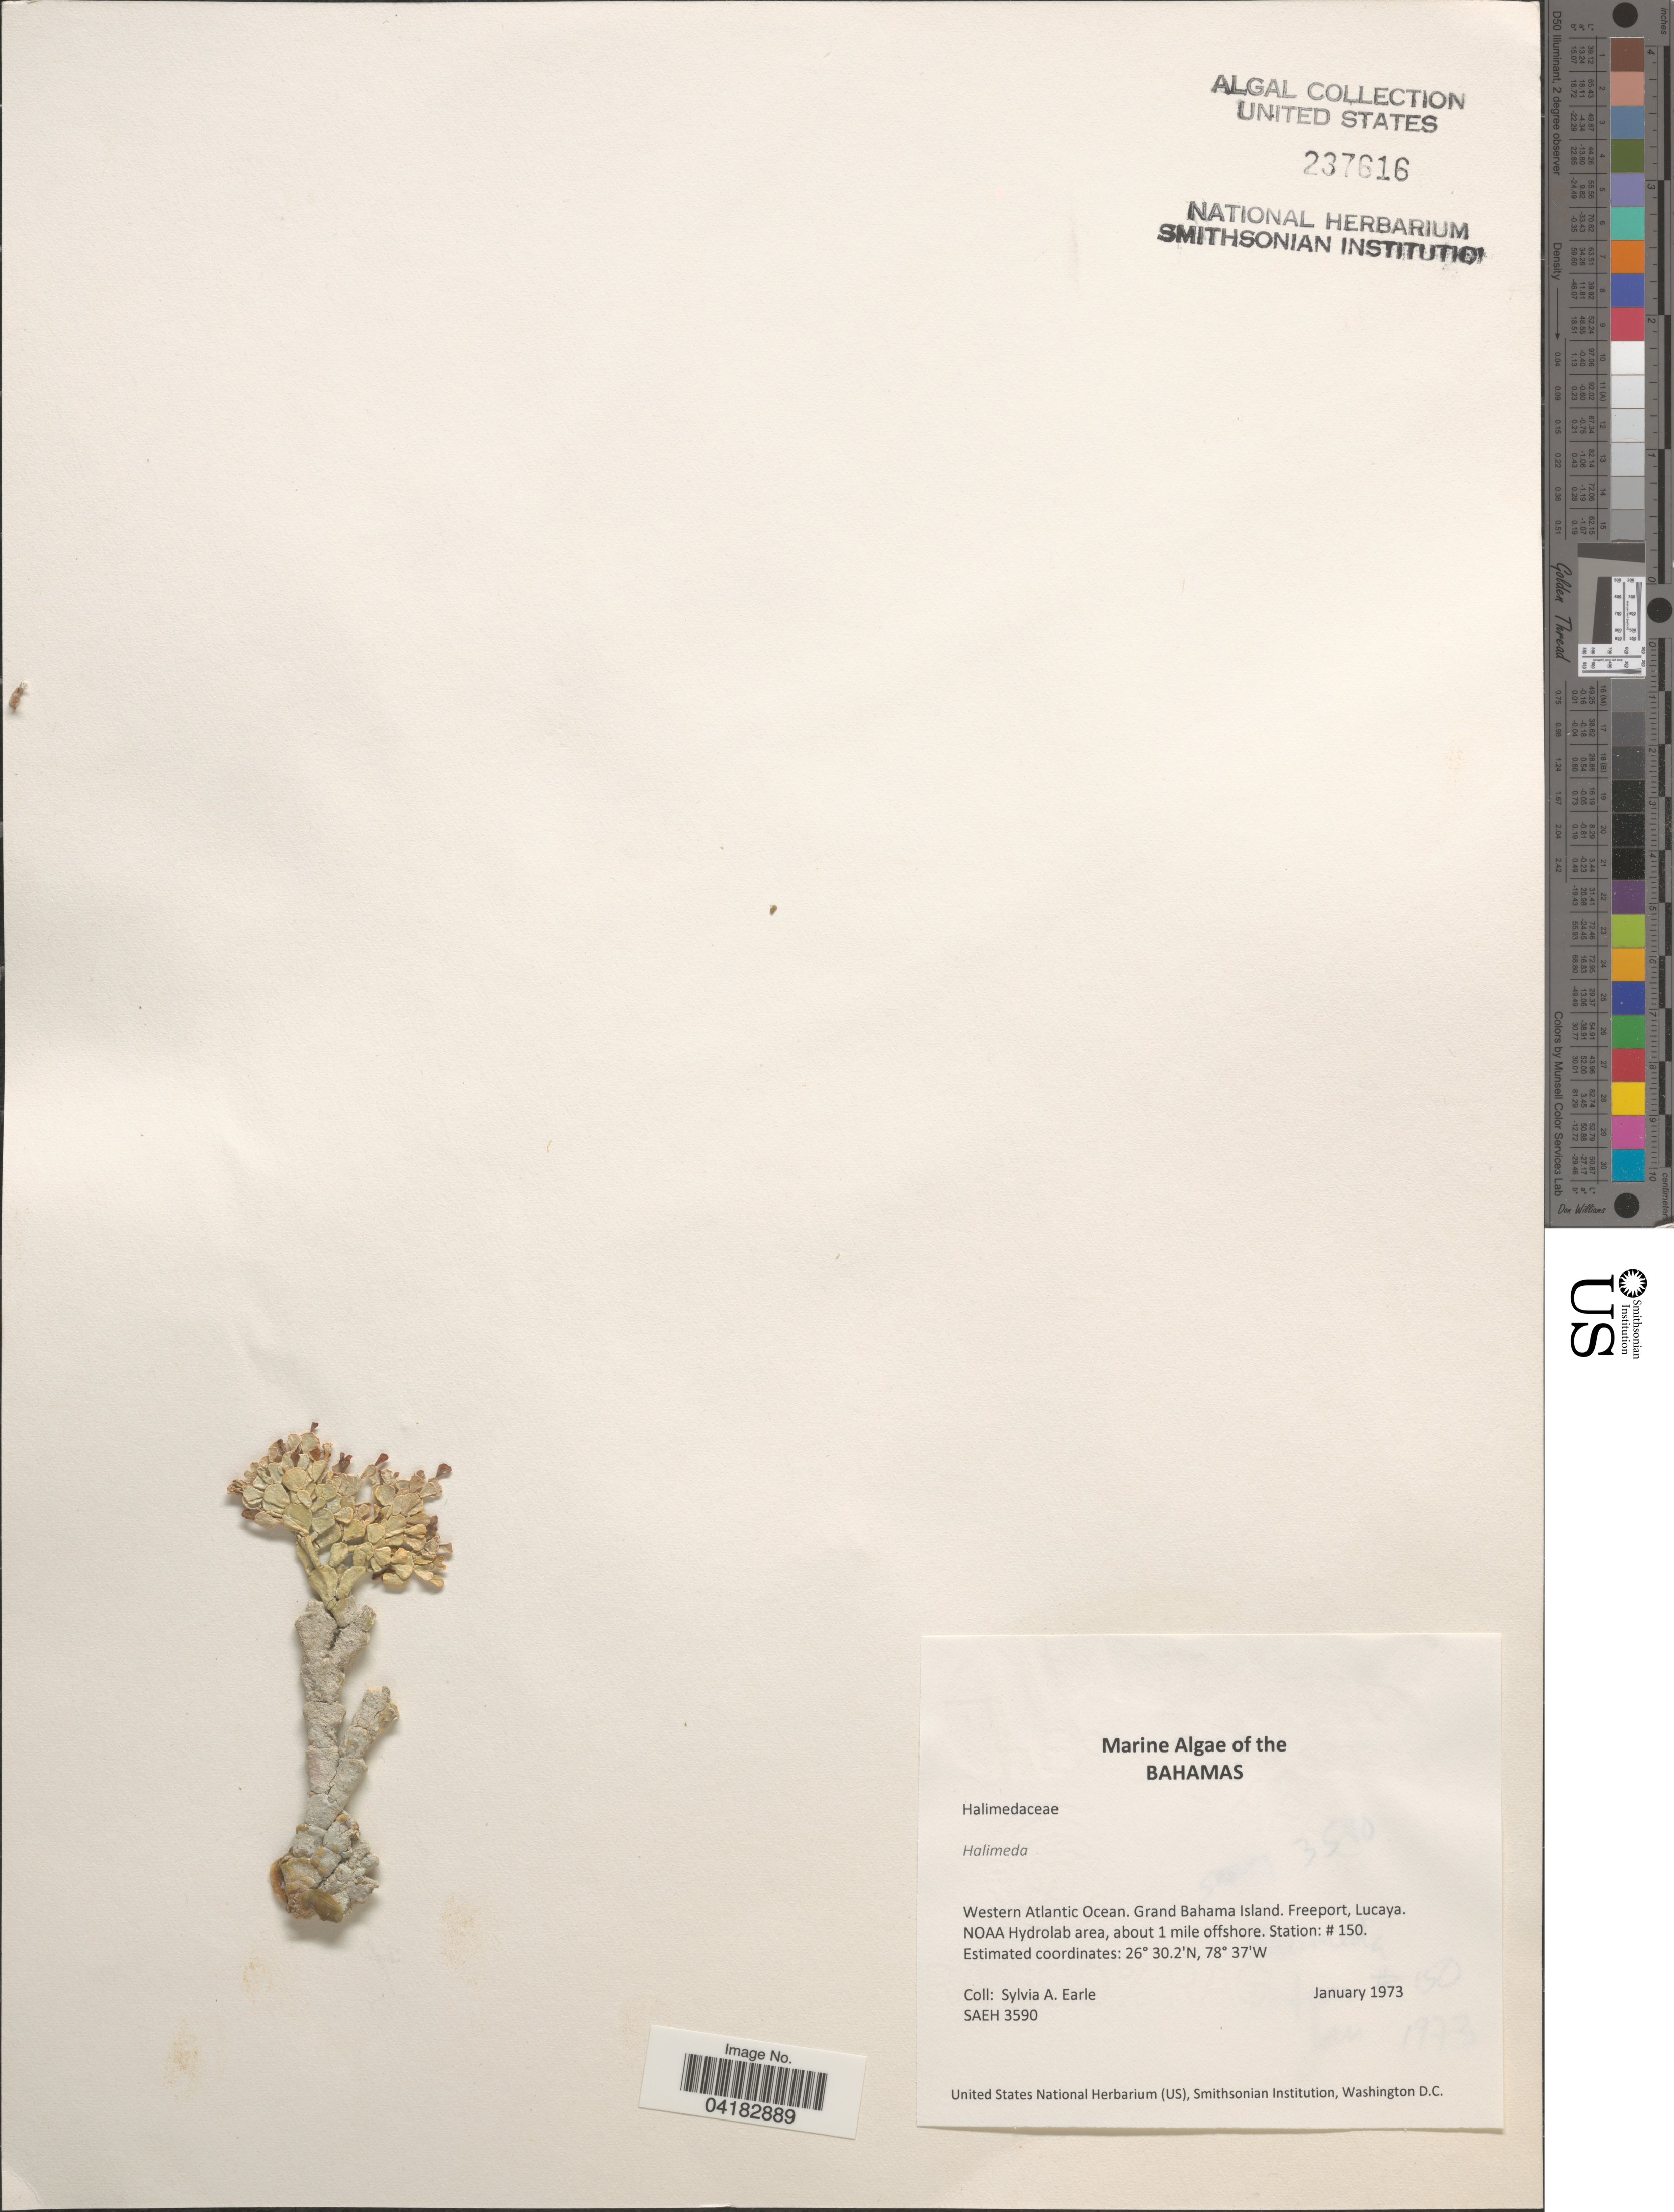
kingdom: Plantae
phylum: Chlorophyta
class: Ulvophyceae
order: Bryopsidales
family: Halimedaceae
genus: Halimeda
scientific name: Halimeda sp.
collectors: S. A. Earle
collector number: SAEH3590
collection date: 1973-01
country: Bahamas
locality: Western Atlantic Ocean. Grand Bahama Island. Freeport, Lucaya. NOAA Hydrolab area, about 1 mile offshore. Station: # 150.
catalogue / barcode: US 237616